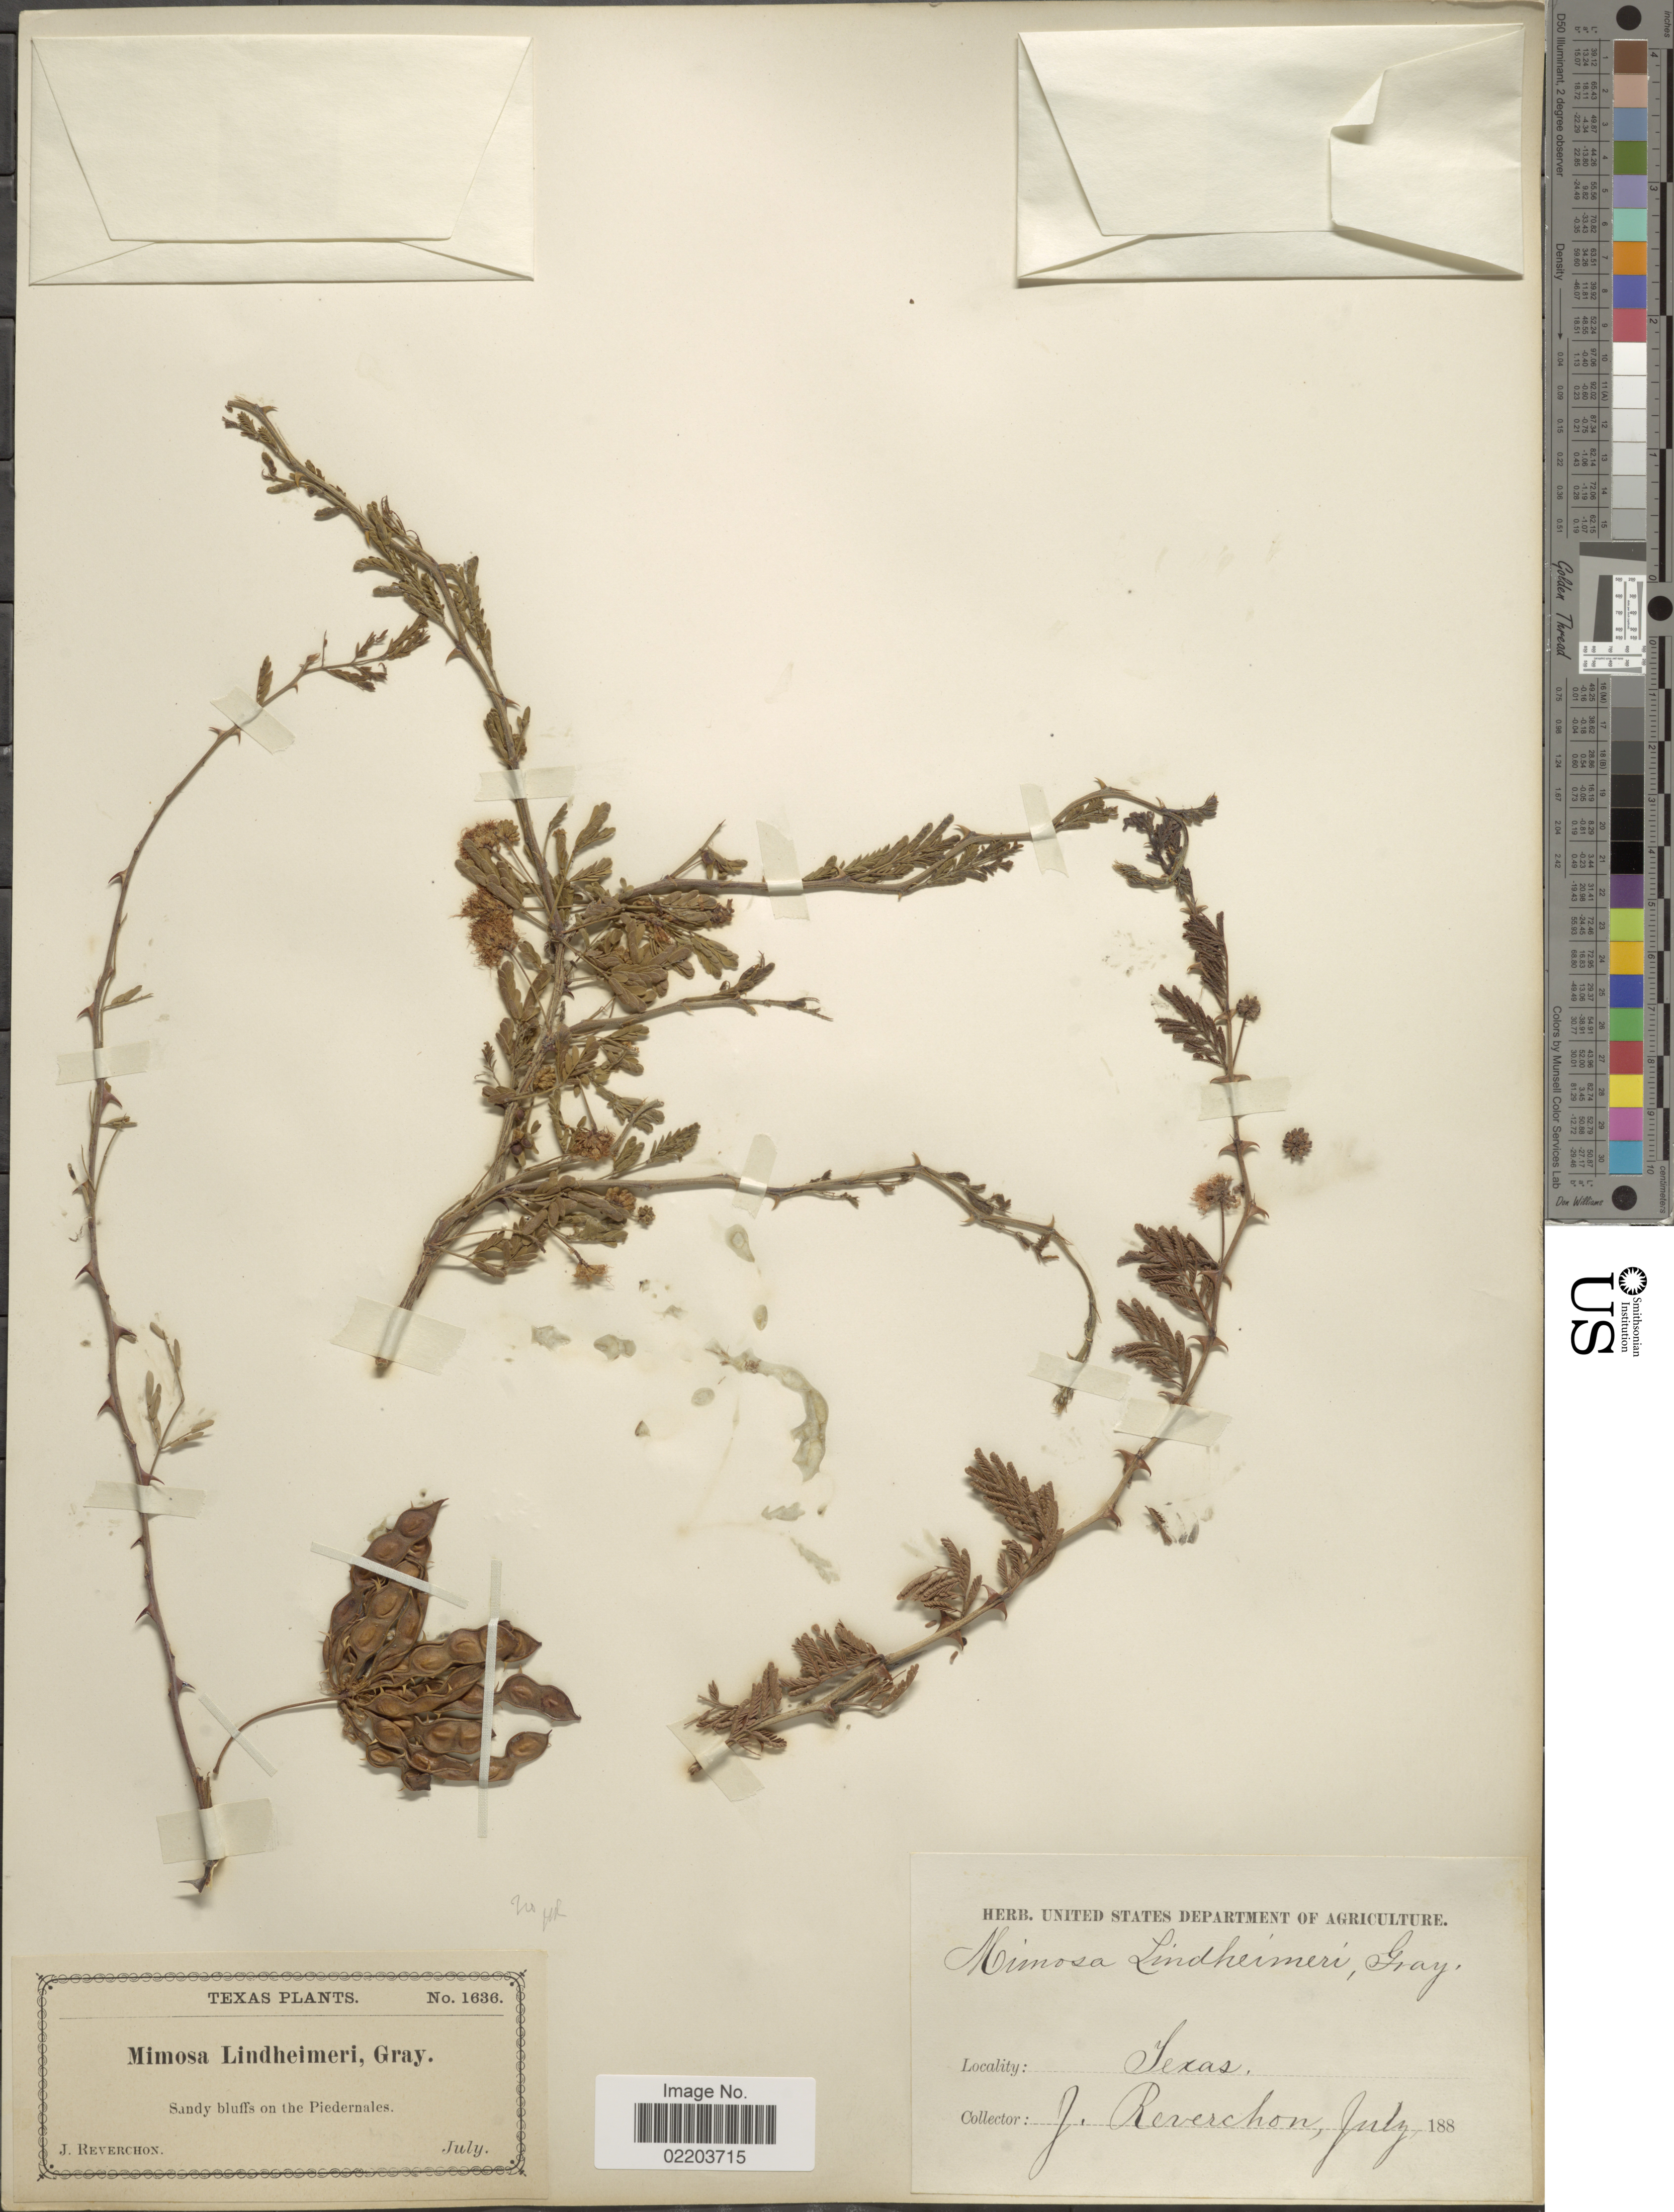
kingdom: Plantae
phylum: Tracheophyta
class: Magnoliopsida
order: Fabales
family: Fabaceae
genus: Mimosa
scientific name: Mimosa borealis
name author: A. Gray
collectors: J. Reverchon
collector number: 1636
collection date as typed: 188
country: United States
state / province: Texas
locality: Sandy bluffs on the Piedernales